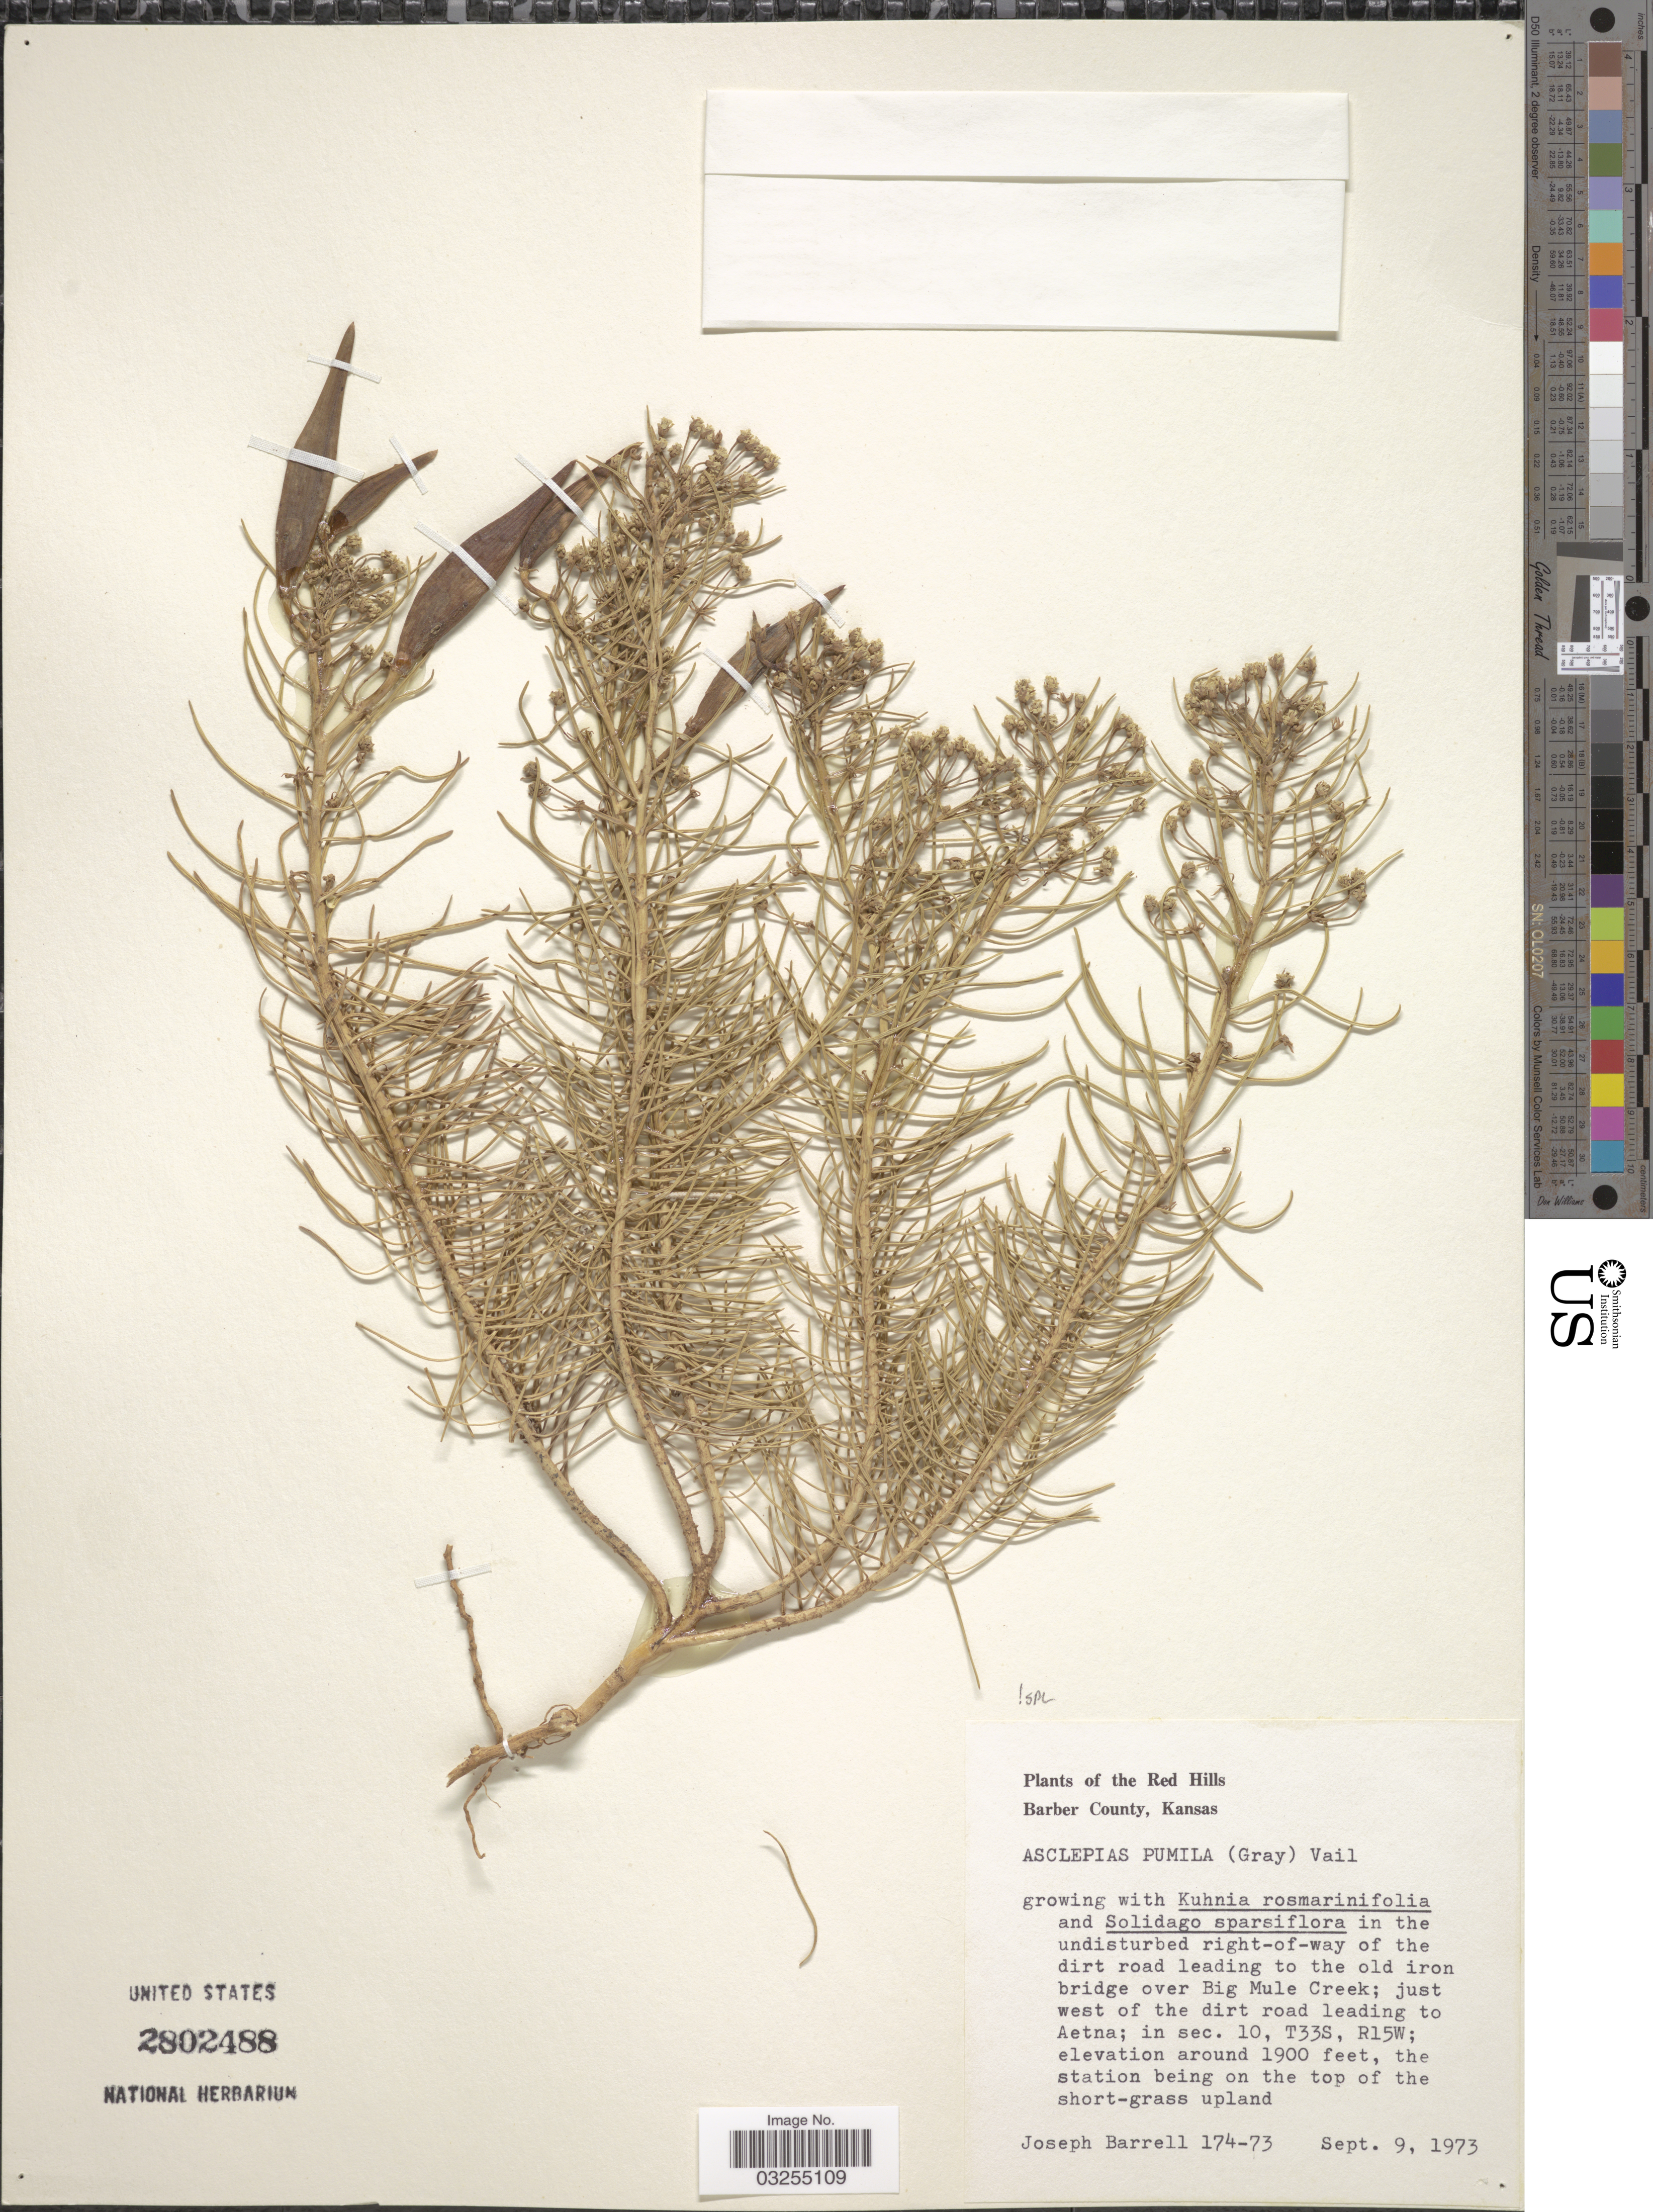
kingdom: Plantae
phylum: Tracheophyta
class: Magnoliopsida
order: Gentianales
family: Apocynaceae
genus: Asclepias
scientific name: Asclepias pumila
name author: (A. Gray) Vail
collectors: J. Barrell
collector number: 174-73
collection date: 1973-09-09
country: United States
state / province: Kansas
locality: The Red Hills. Barber County. In the undisturbed right-of-way of the road leading to the old iron bridge over Big Mule Creek; just west of dirt road leading to Aetna; in sec. 10, T33S, R15W.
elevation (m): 579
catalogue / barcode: US 2802488